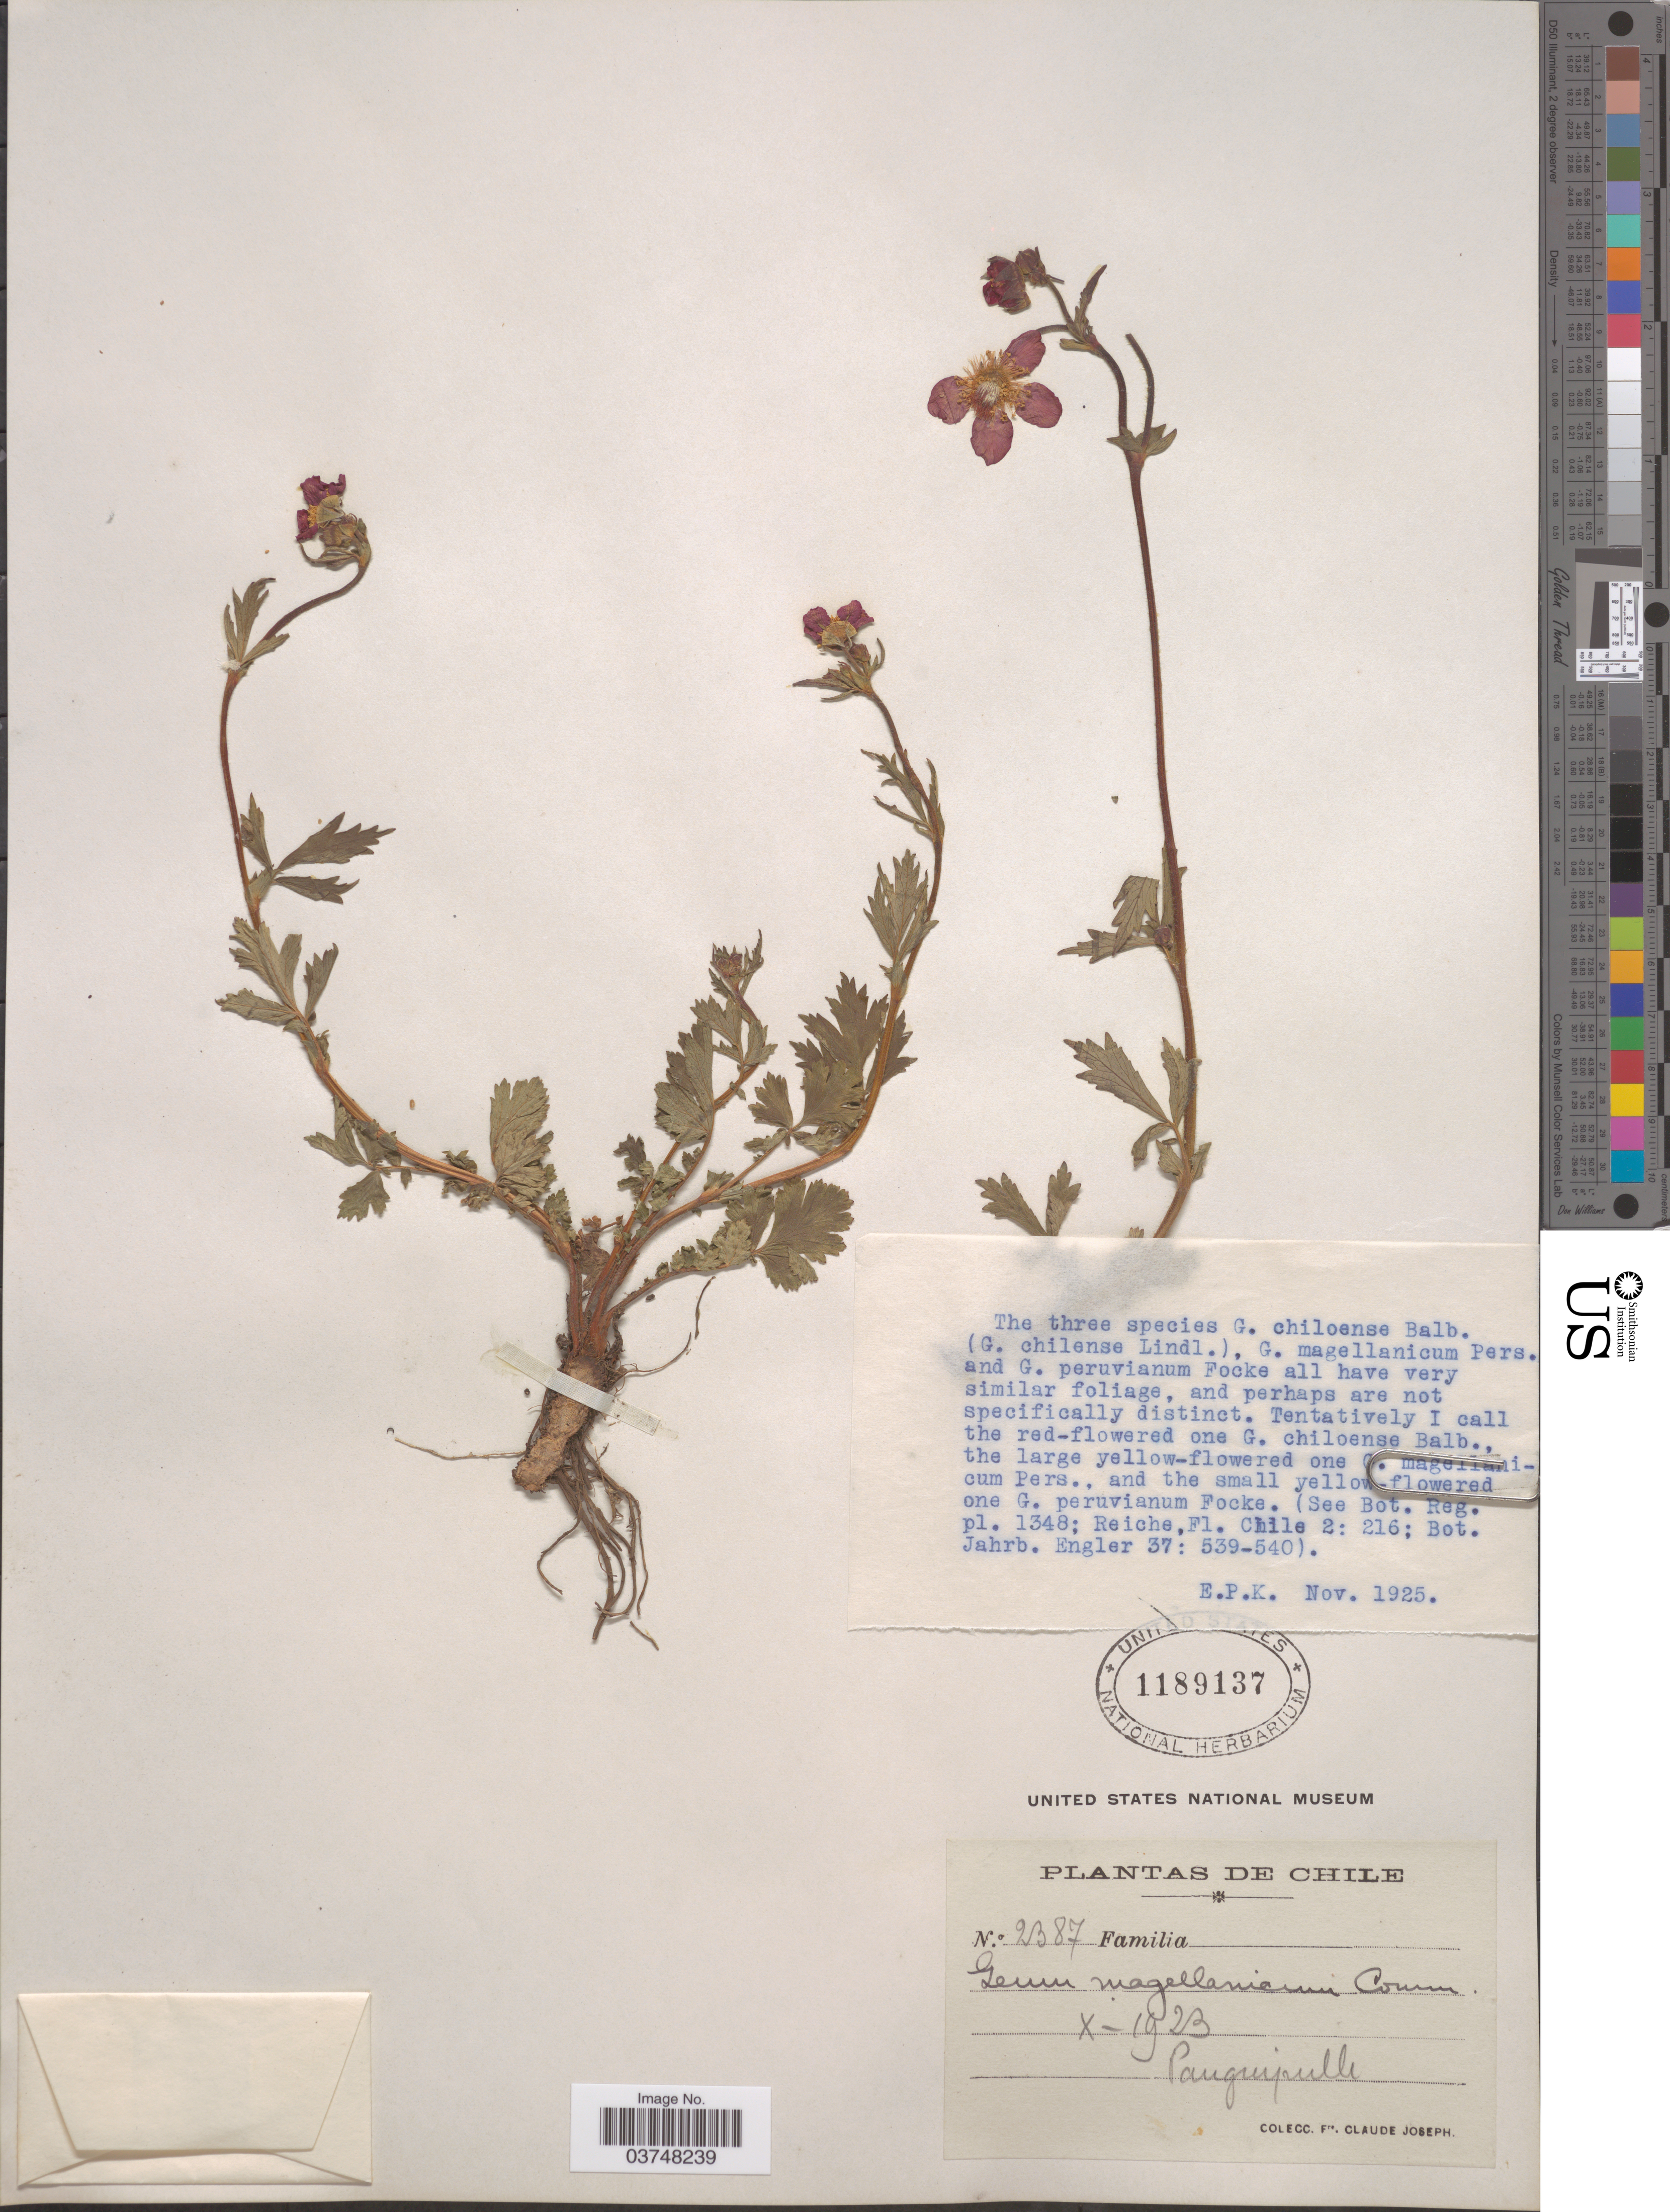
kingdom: Plantae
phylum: Tracheophyta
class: Magnoliopsida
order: Rosales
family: Rosaceae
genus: Geum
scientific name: Geum quellyon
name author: Sweet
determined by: Strong, Mark T., (BOT), Smithsonian Institution - National Museum of Natural History (UNITED STATES)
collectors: Bro. Claude-Joseph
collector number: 2387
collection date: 1923-10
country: Chile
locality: Panguipulle.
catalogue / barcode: US 1189137